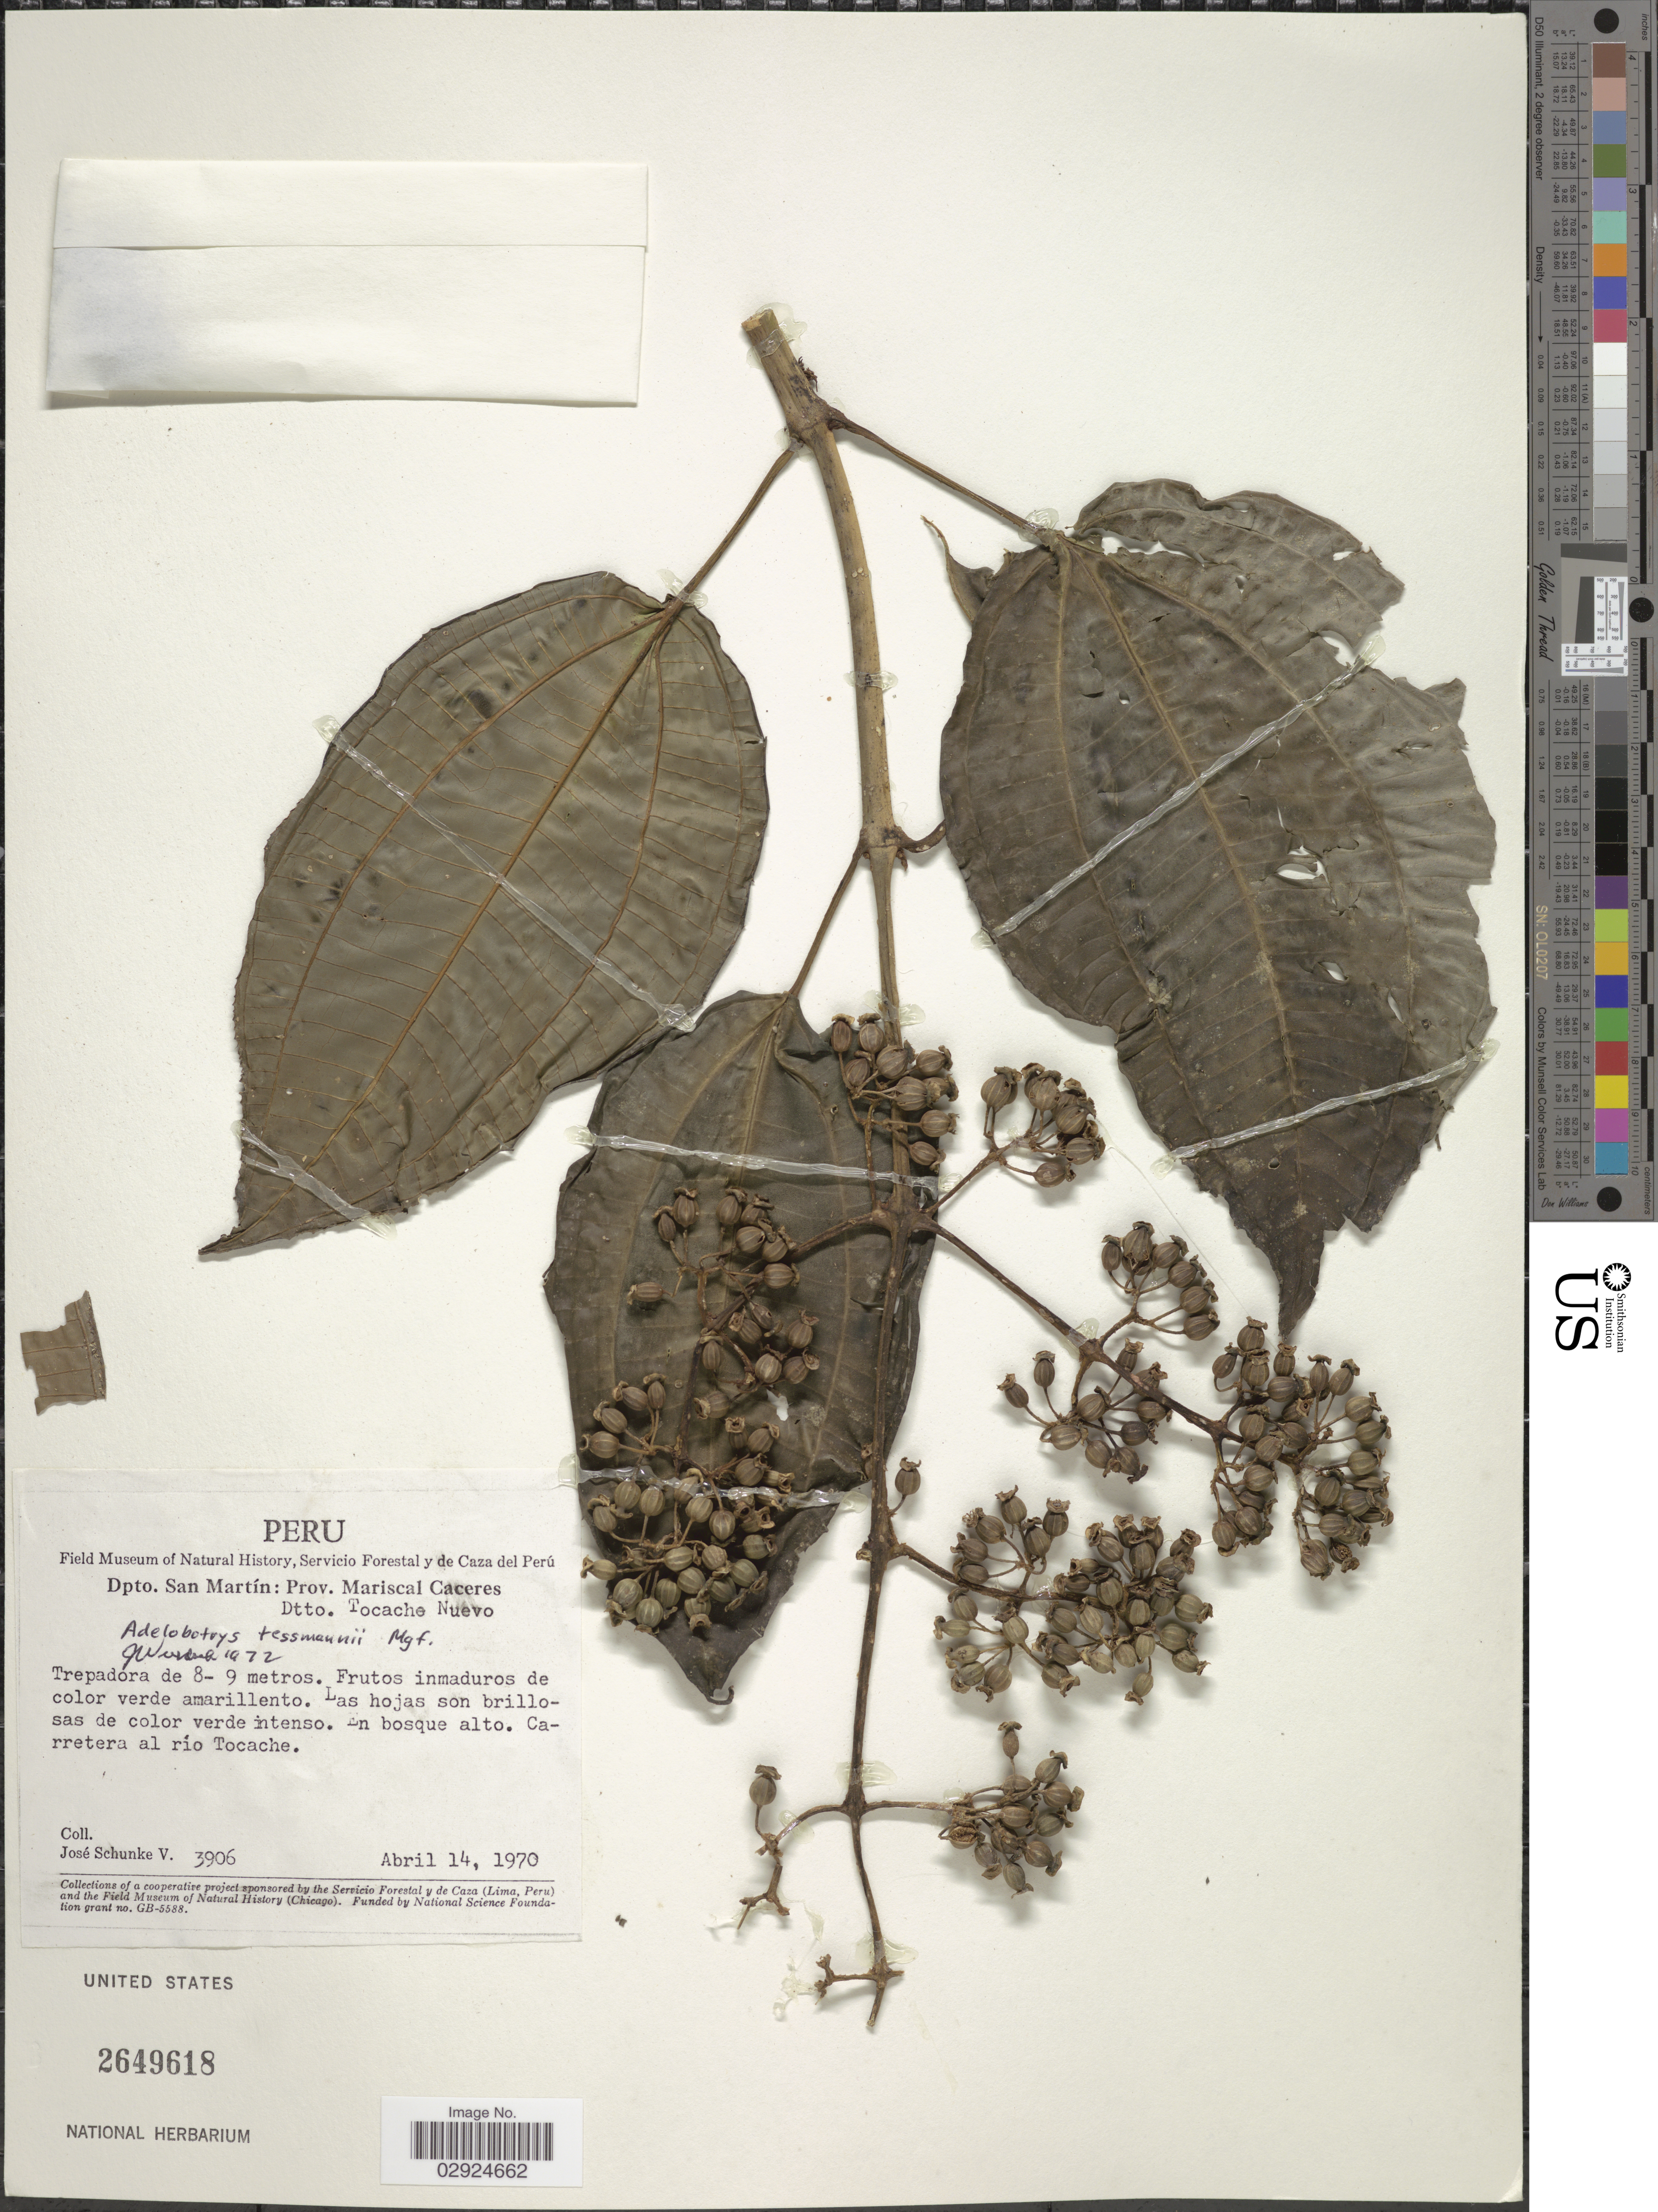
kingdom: Plantae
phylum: Tracheophyta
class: Magnoliopsida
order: Myrtales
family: Melastomataceae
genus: Adelobotrys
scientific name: Adelobotrys tessmannii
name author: Markgr.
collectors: J. Schunke Vigo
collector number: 3906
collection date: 1970-04-14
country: Peru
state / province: San Martín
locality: Dpto. San Martín: Prov. mariscal Caceres. Dtto. Tocache Nuevo. Carretera al río Tocache.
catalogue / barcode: US 2649618